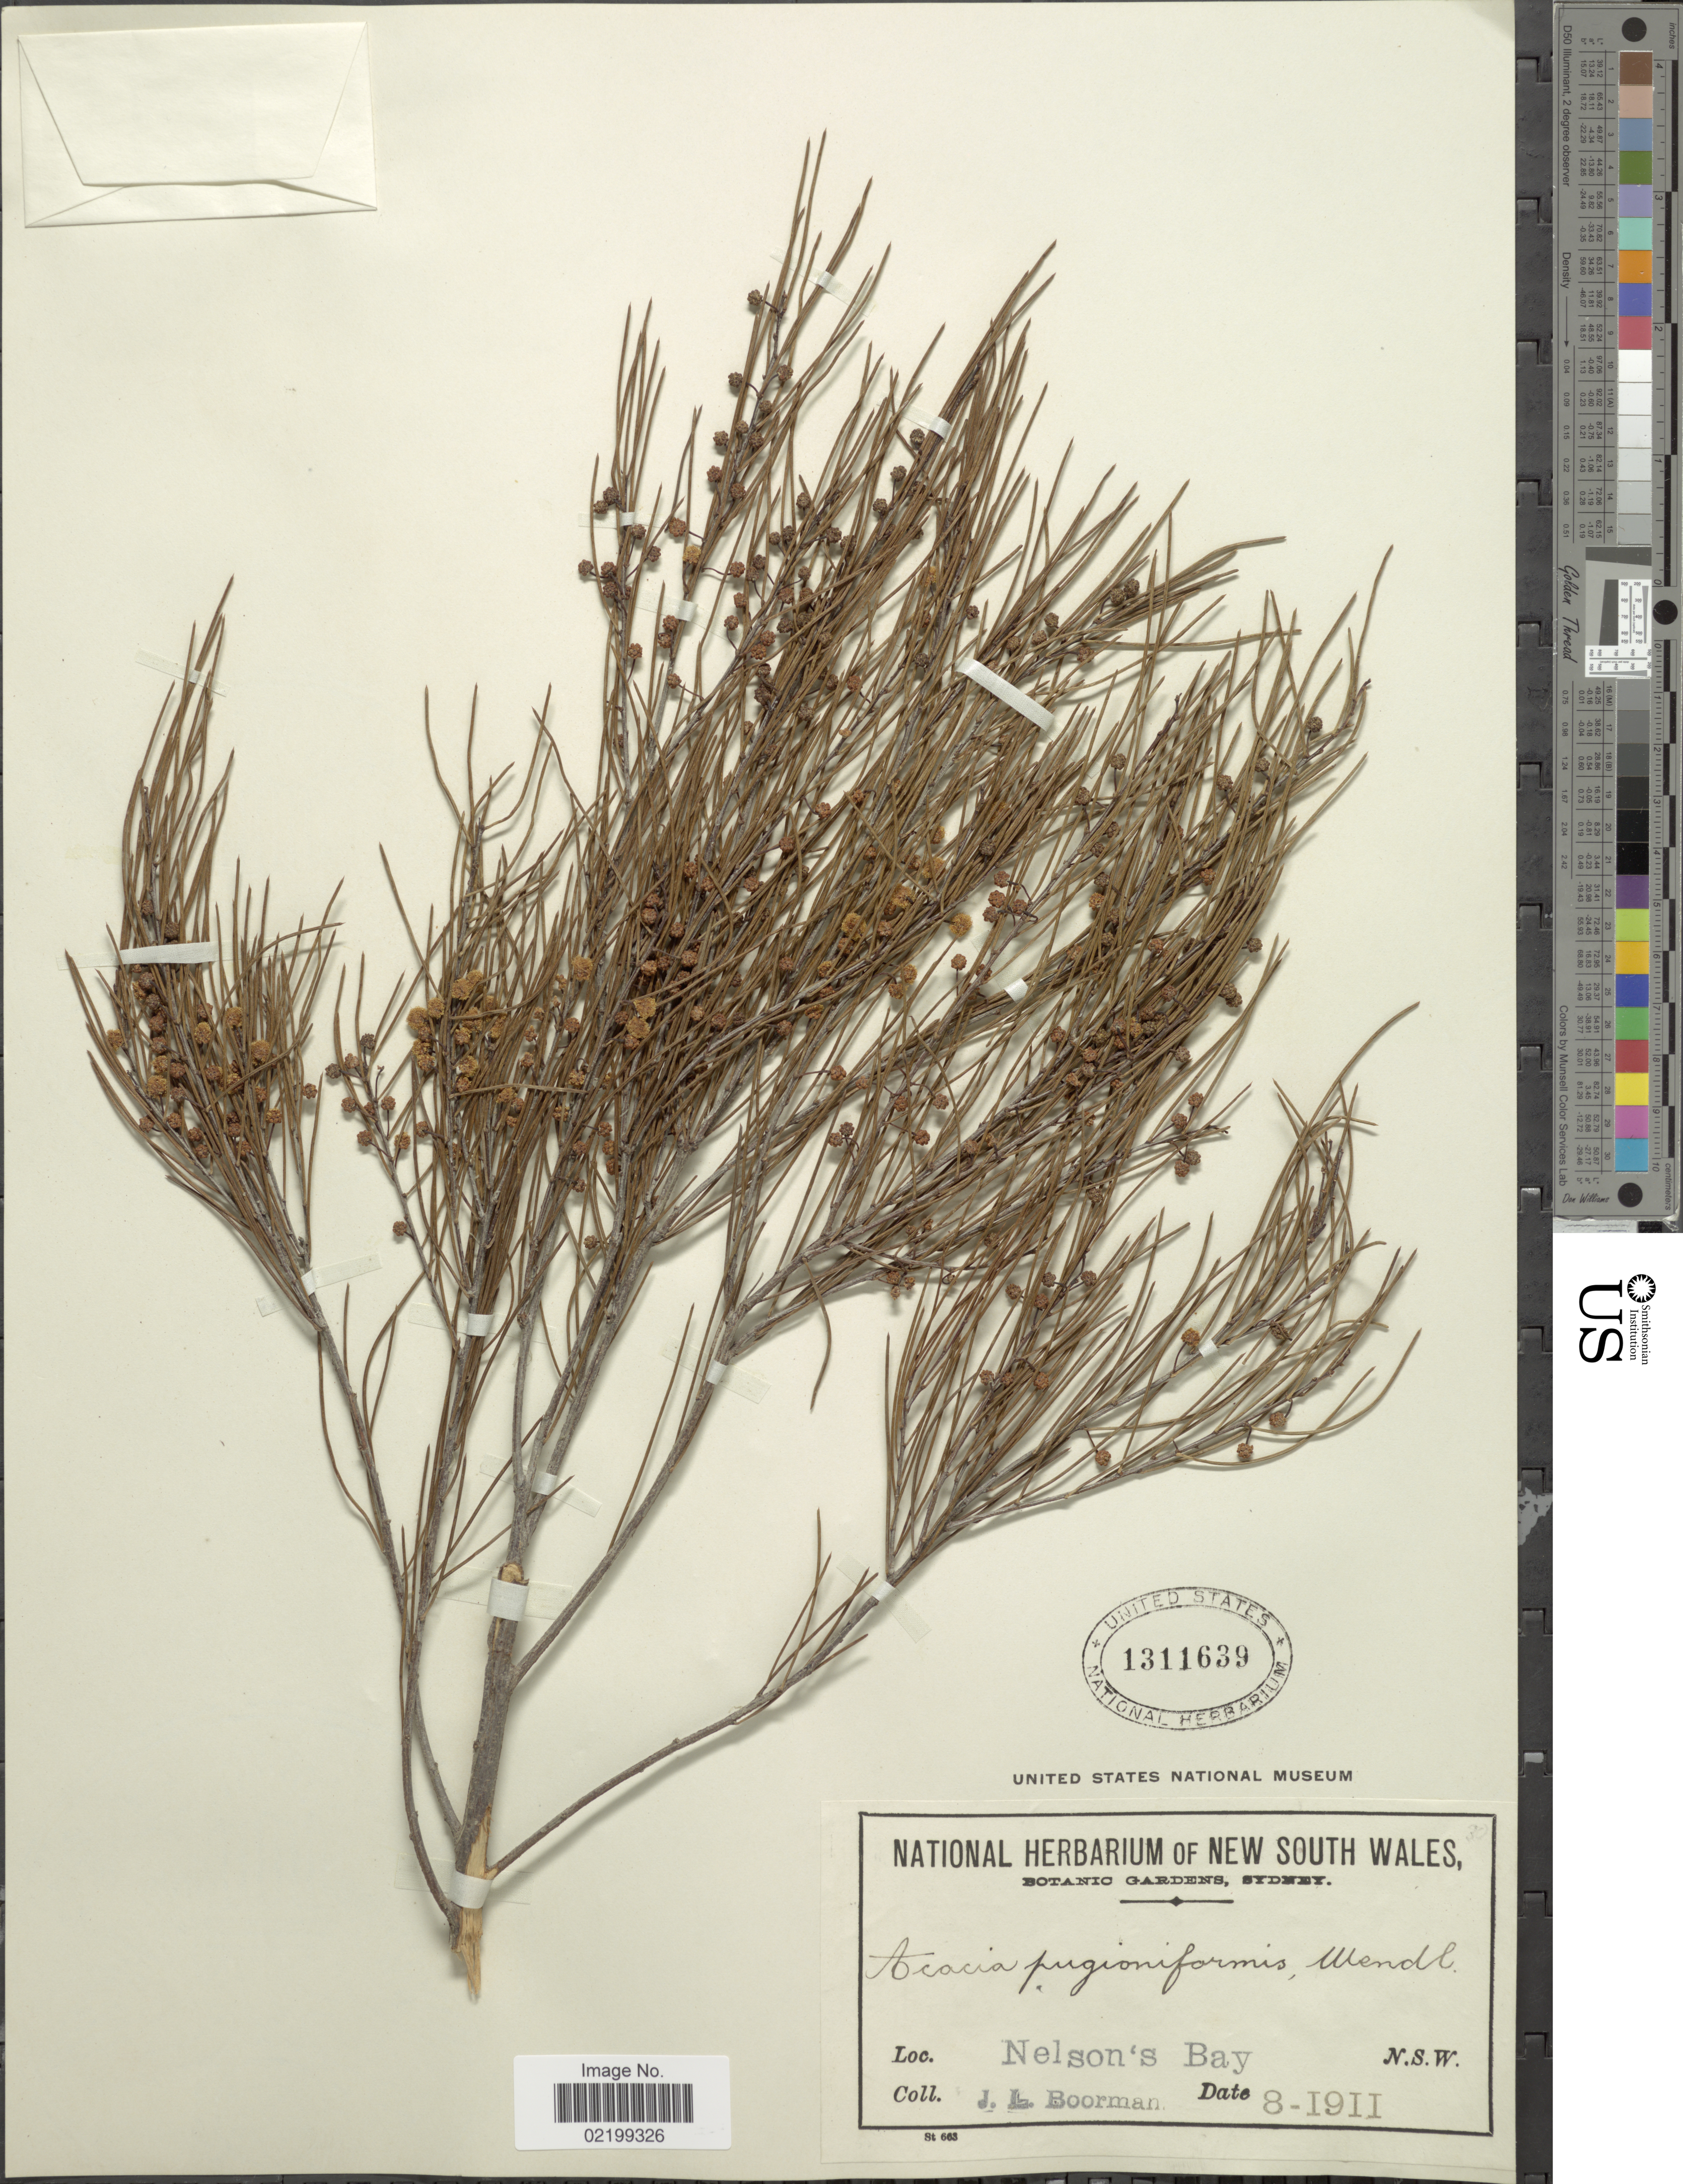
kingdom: Plantae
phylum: Tracheophyta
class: Magnoliopsida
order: Fabales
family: Fabaceae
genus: Acacia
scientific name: Acacia quadrilateralis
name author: DC.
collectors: J. Boorman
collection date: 1911-08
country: Australia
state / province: New South Wales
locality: Nelson's Bay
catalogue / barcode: US 1311639